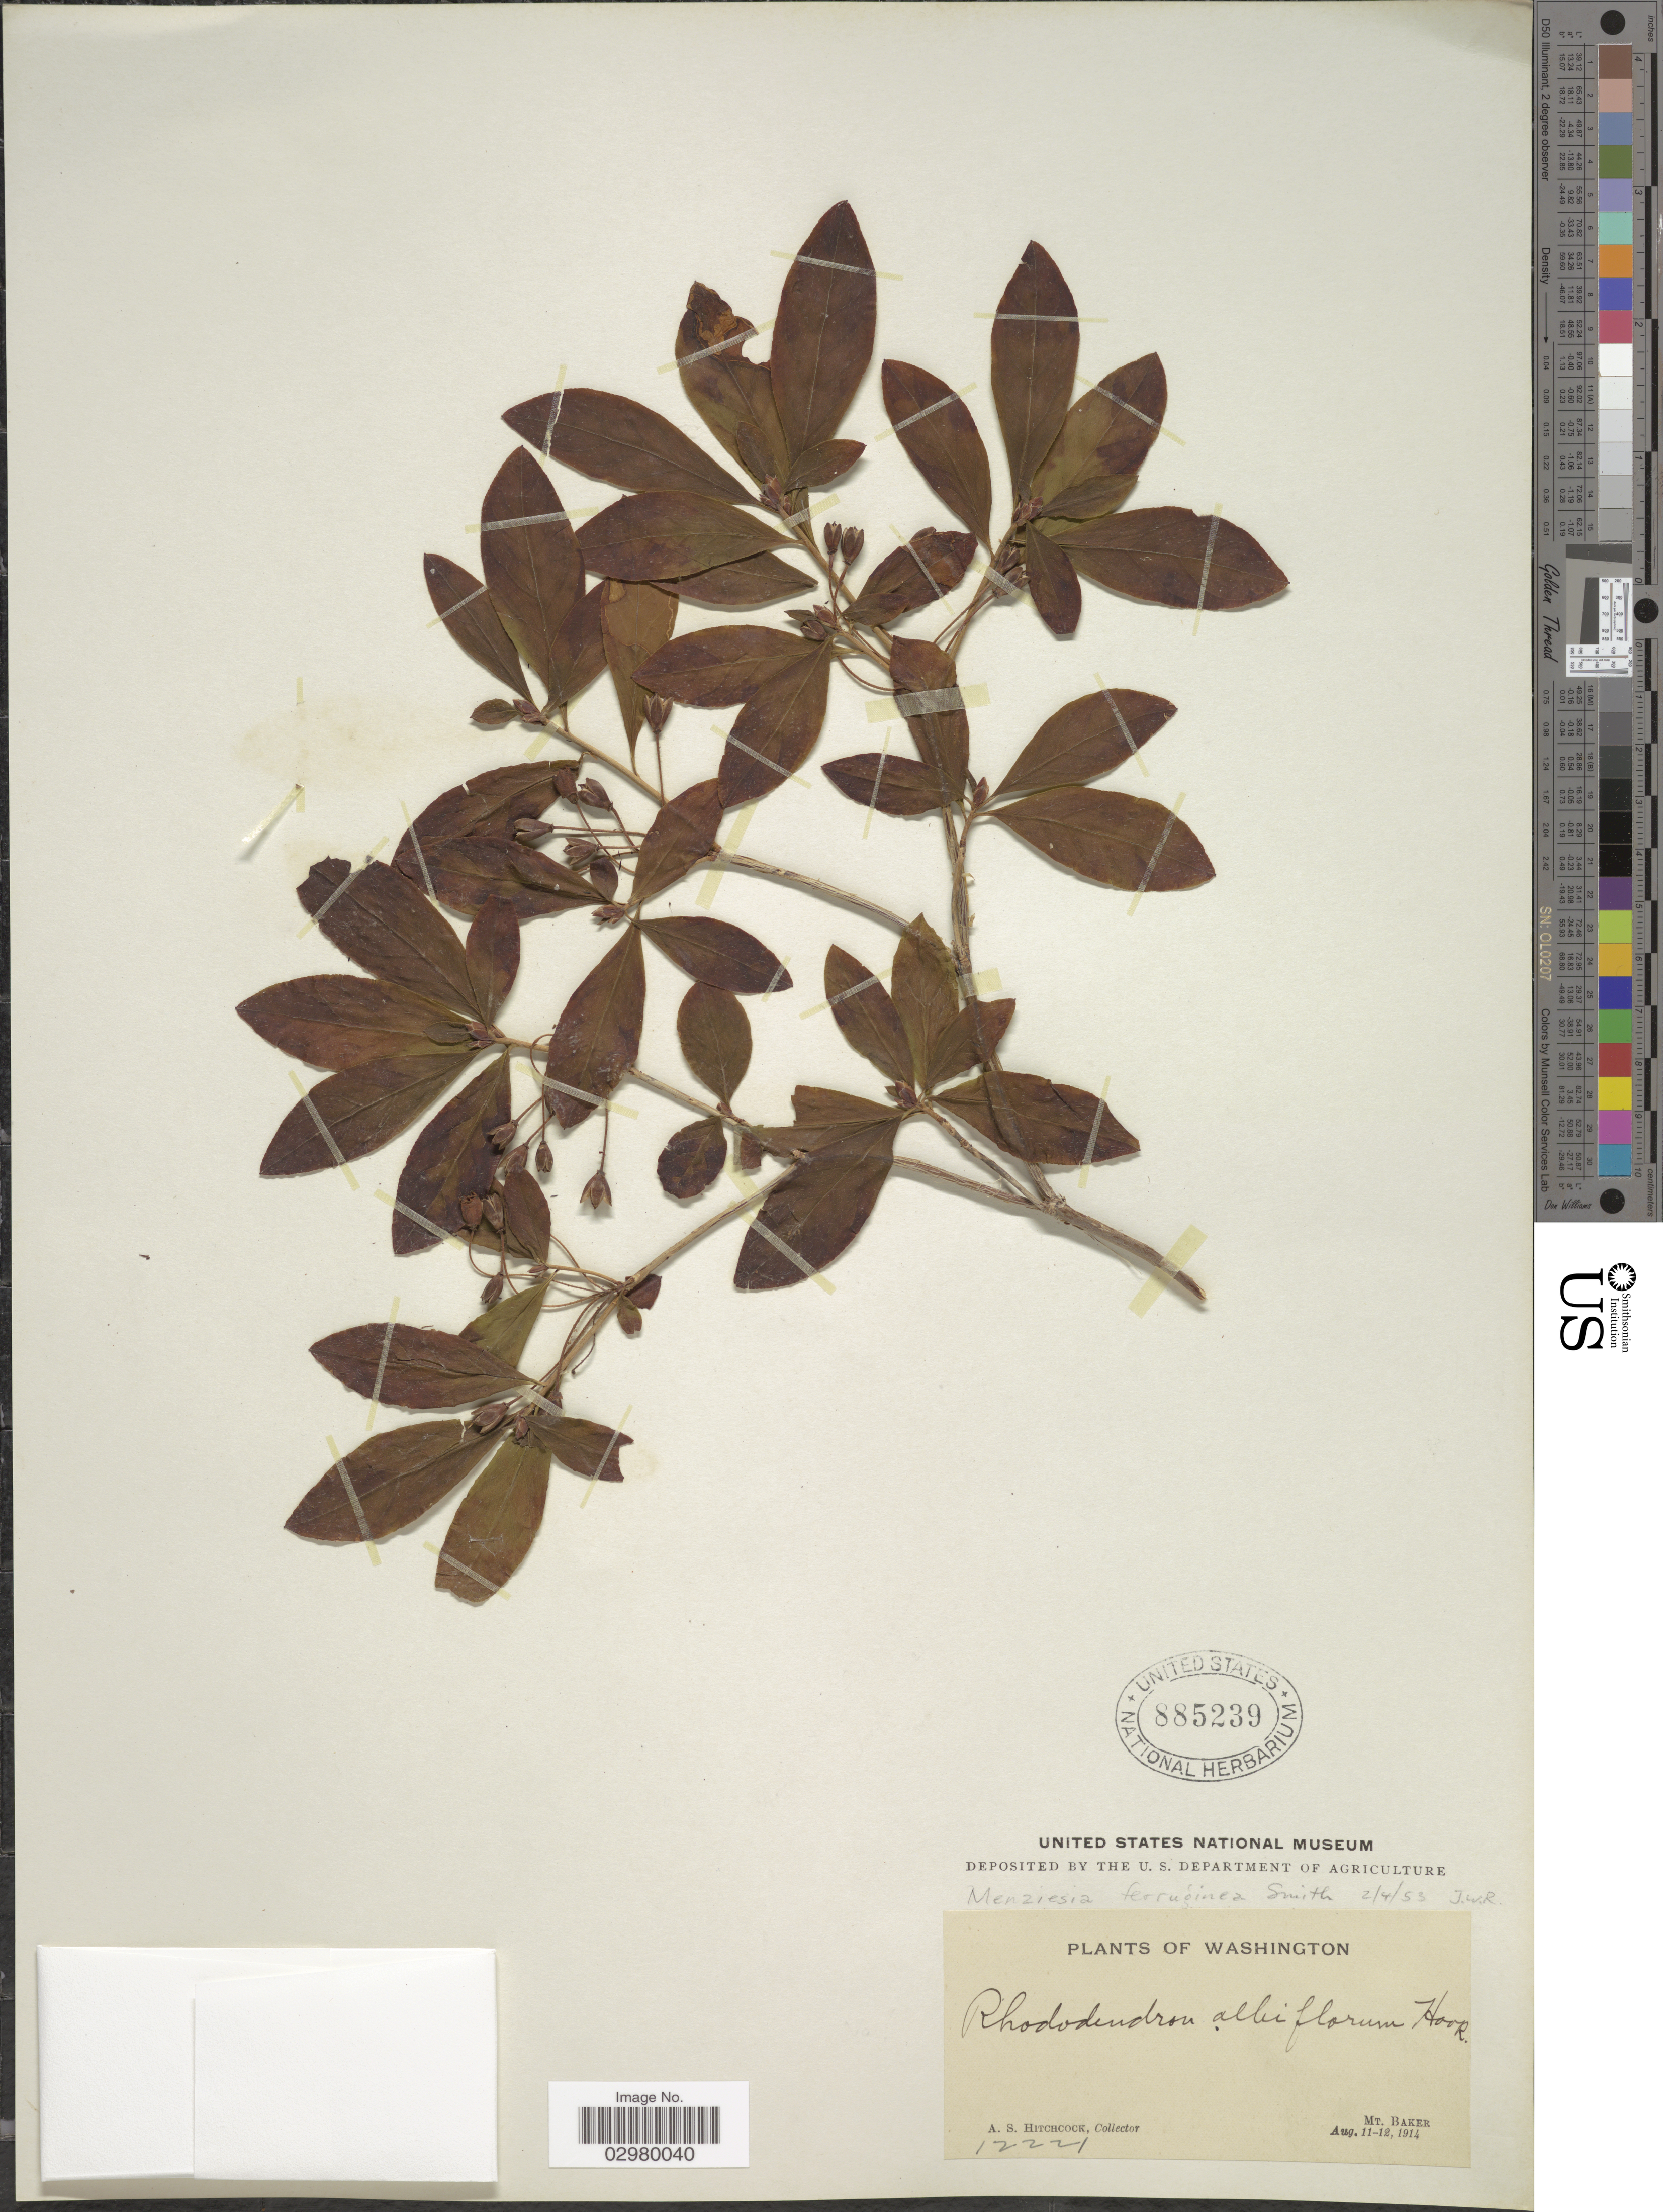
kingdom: Plantae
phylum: Tracheophyta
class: Magnoliopsida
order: Ericales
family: Ericaceae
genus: Menziesia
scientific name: Menziesia ferruginea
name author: Sm.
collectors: A. S. Hitchcock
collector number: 12221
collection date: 1914-08-11/1914-08-12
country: United States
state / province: Washington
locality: Mt. Baker.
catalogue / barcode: US 885239